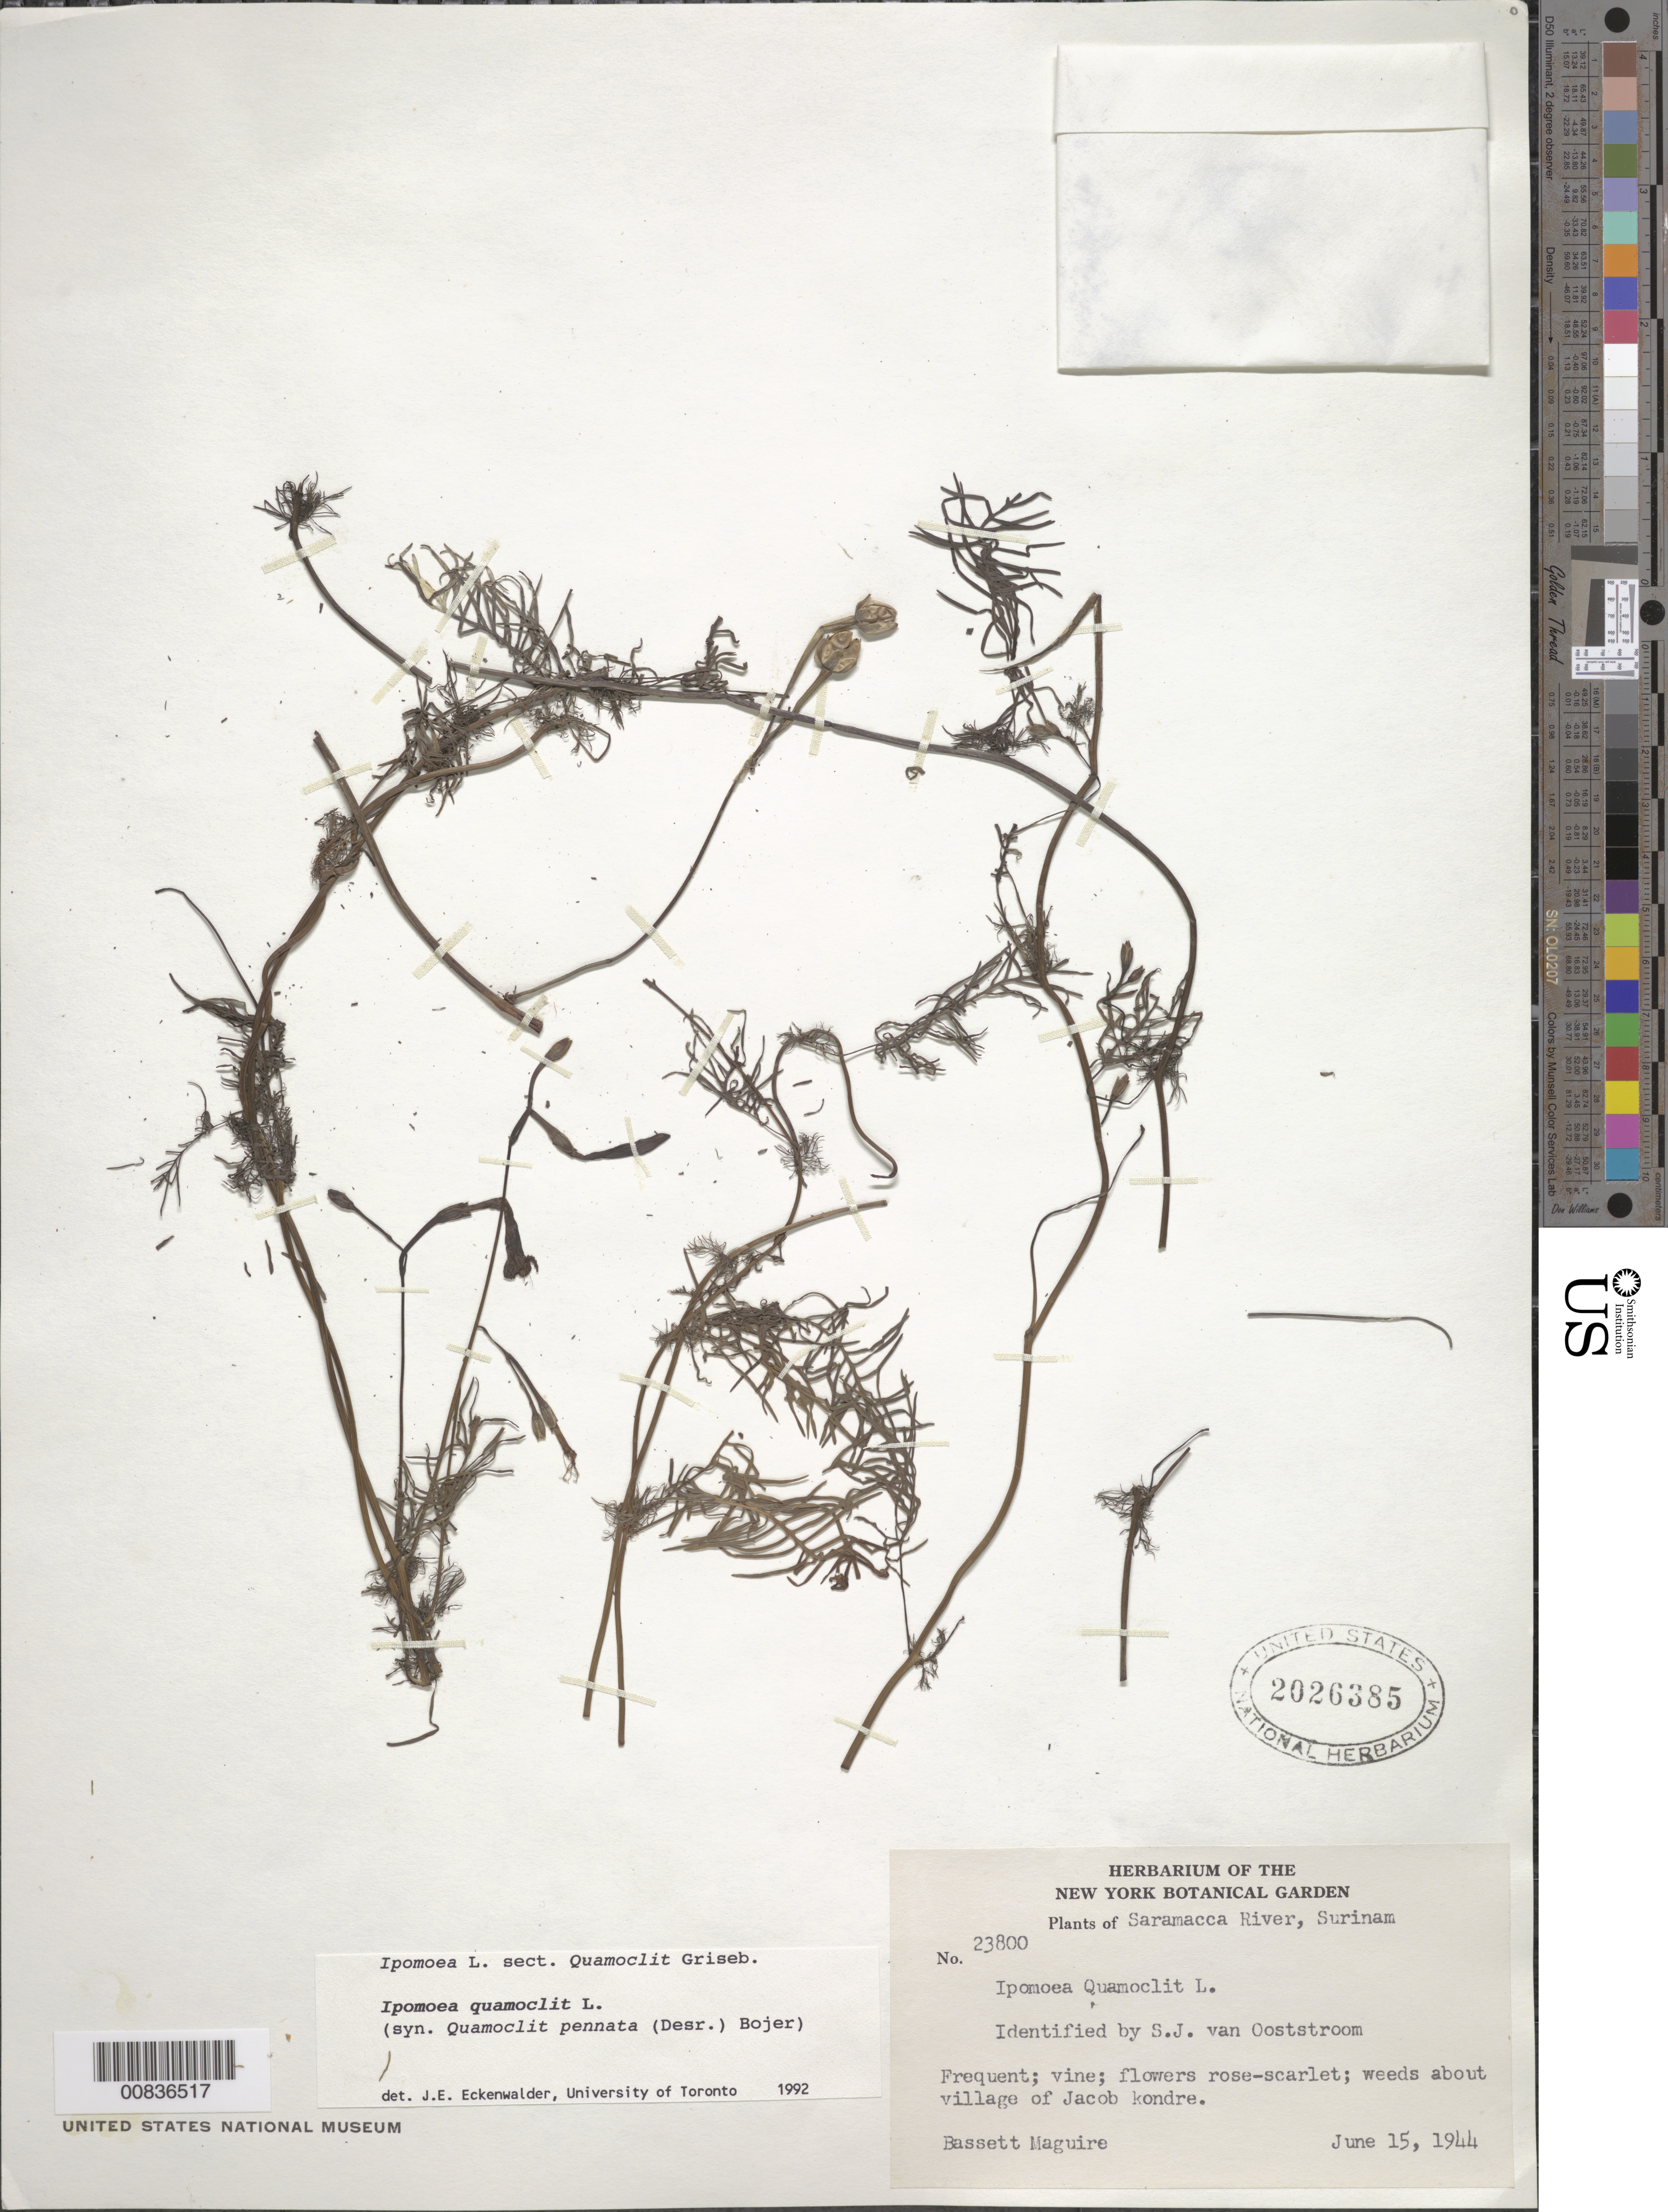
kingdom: Plantae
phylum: Tracheophyta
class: Magnoliopsida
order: Solanales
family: Convolvulaceae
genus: Ipomoea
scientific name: Ipomoea quamoclit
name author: L.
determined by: Eckenwalder, James E.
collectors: B. Maguire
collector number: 23800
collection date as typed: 15-Jun-44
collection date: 1944-06-15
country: Suriname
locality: Jacob Kondre village, Saramacca River headwaters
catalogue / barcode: US 2026385